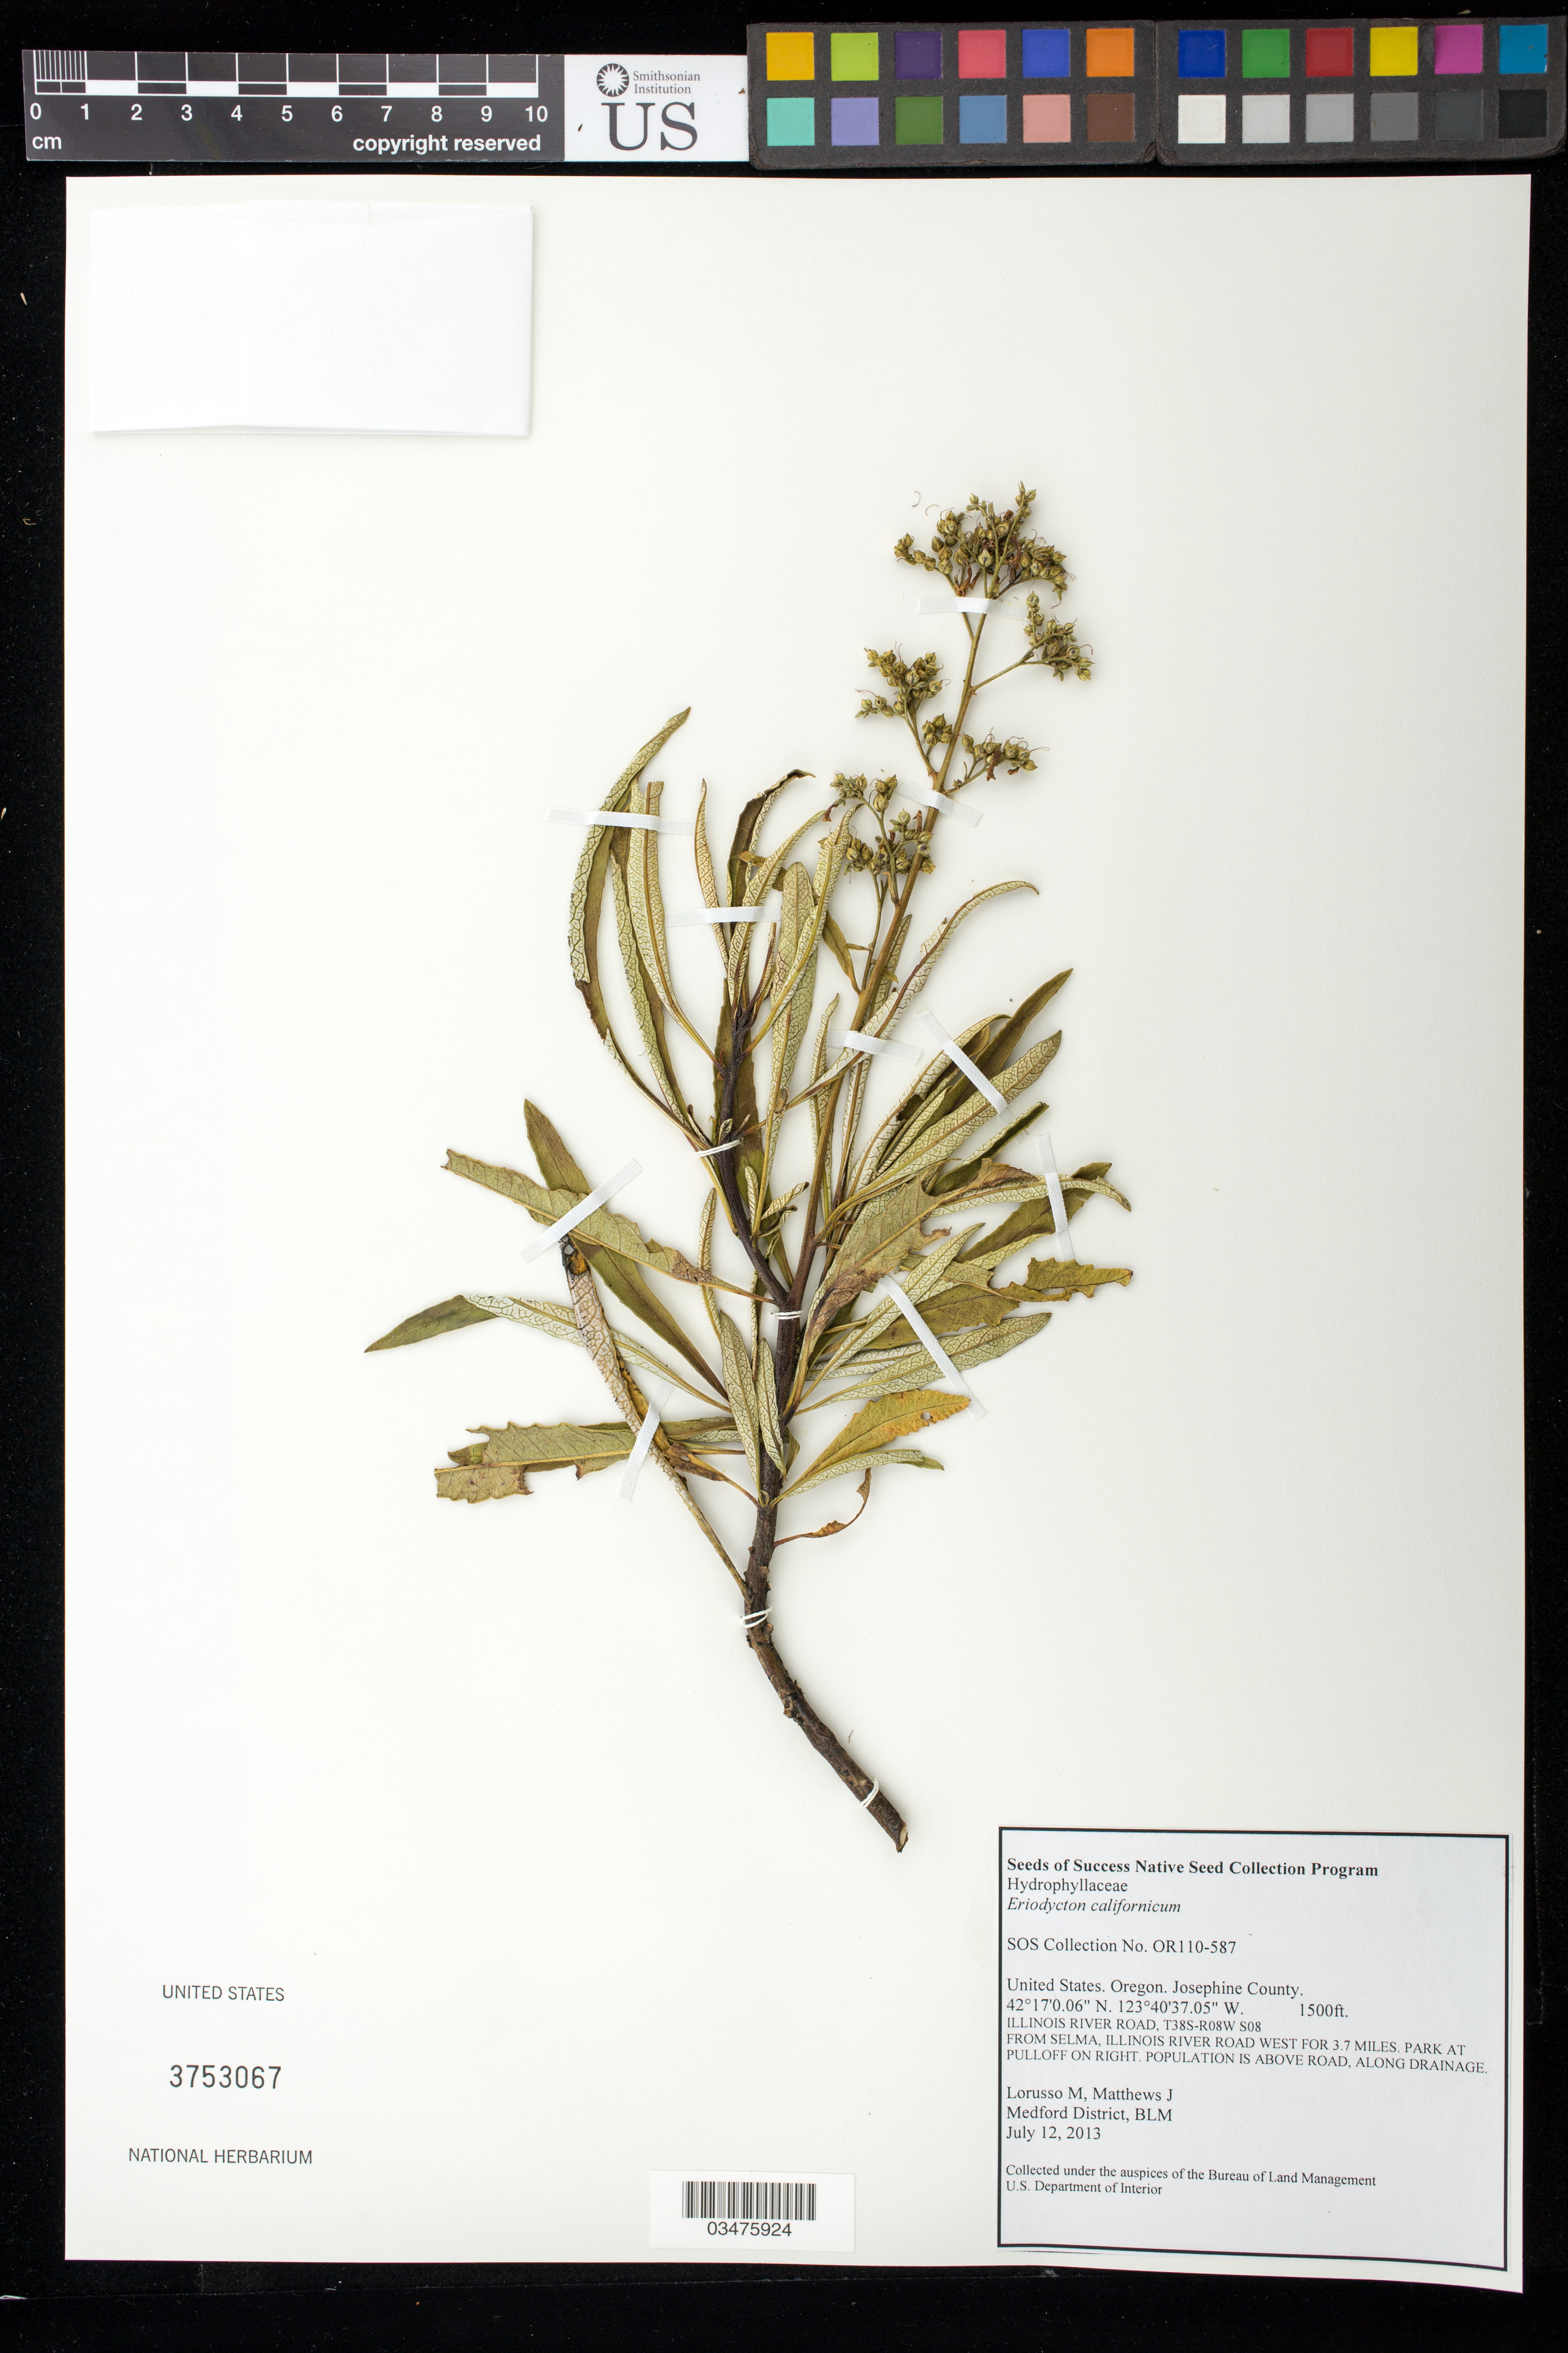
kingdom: Plantae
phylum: Tracheophyta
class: Magnoliopsida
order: Boraginales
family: Namaceae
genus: Eriodictyon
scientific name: Eriodictyon californicum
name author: (Hook. & Arn.) Torr.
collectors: M. Lorusso & J. Matthews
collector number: OR110-587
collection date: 2013-07-12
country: United States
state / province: Oregon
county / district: Josephine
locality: Illinois River Road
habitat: Along drainage.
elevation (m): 457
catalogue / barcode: US 3753067